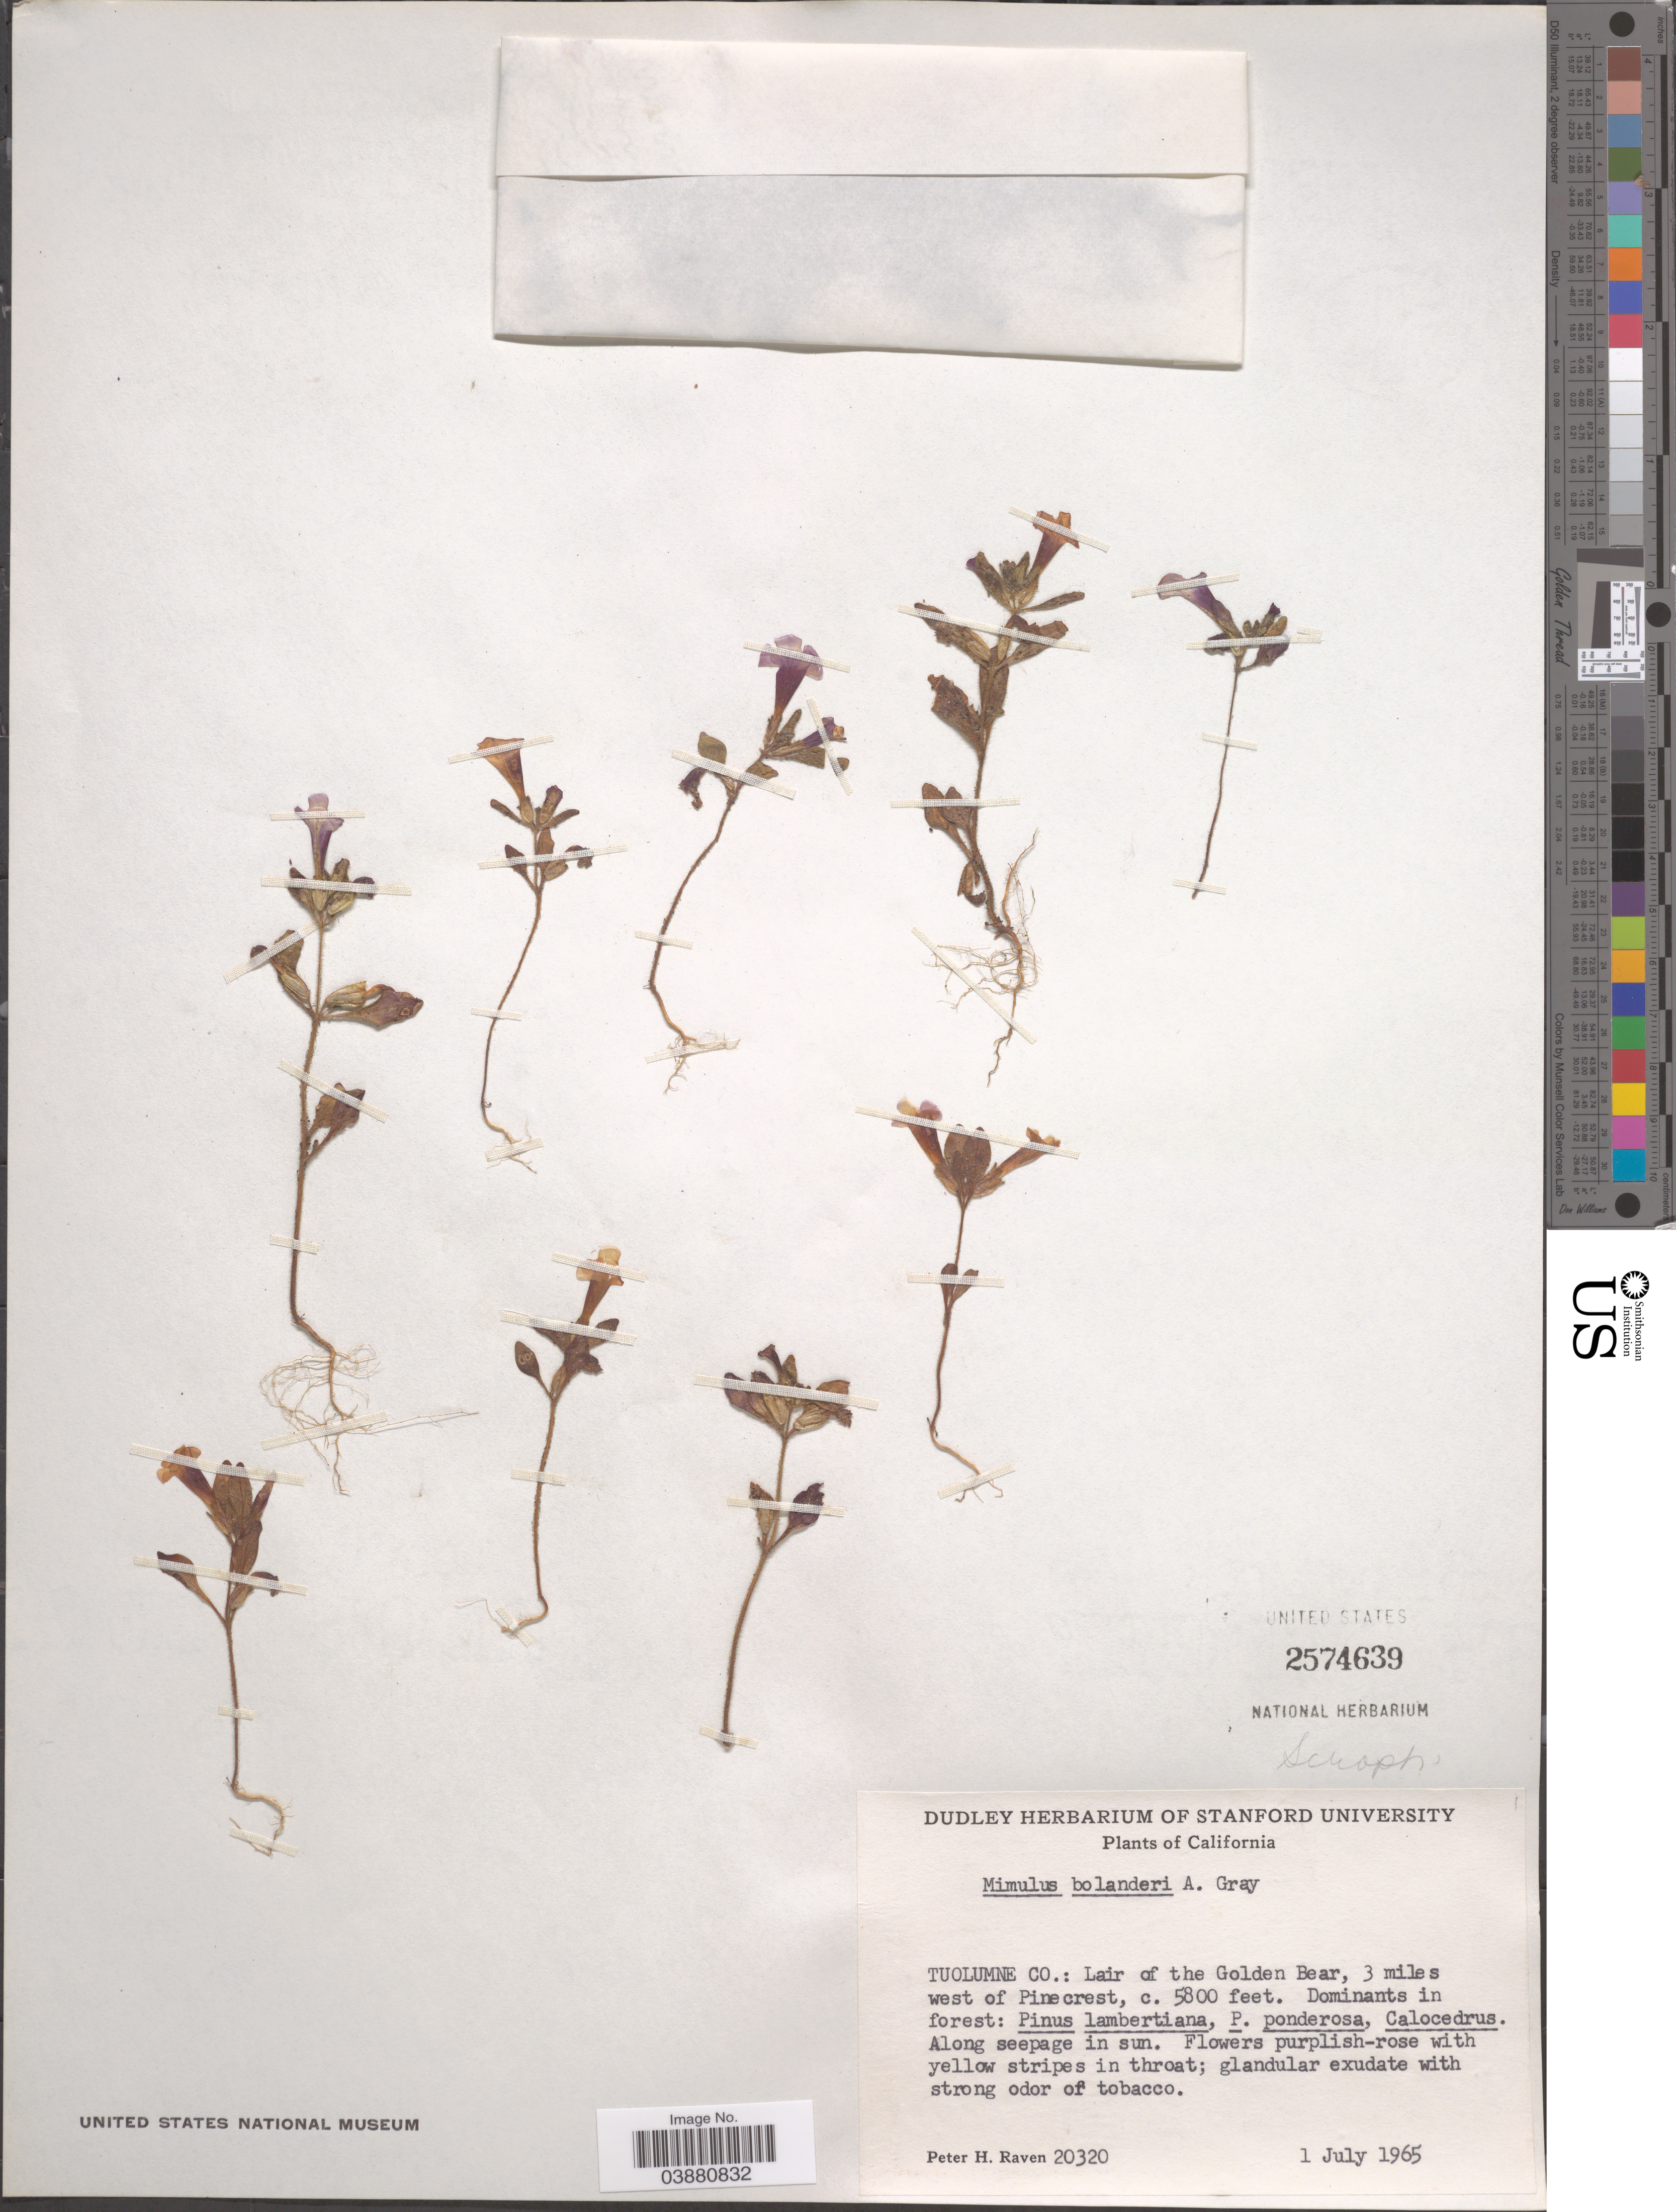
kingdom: Plantae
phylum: Tracheophyta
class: Magnoliopsida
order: Lamiales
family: Phrymaceae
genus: Mimulus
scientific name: Mimulus bolanderi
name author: A. Gray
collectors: P. Raven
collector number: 20320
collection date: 1965-07-01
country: United States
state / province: California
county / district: Tuolumne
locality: Tuolumne Co.: Lair of the Golden Bear, 3 miles west of Pinecrest.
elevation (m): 1768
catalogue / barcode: US 2574639